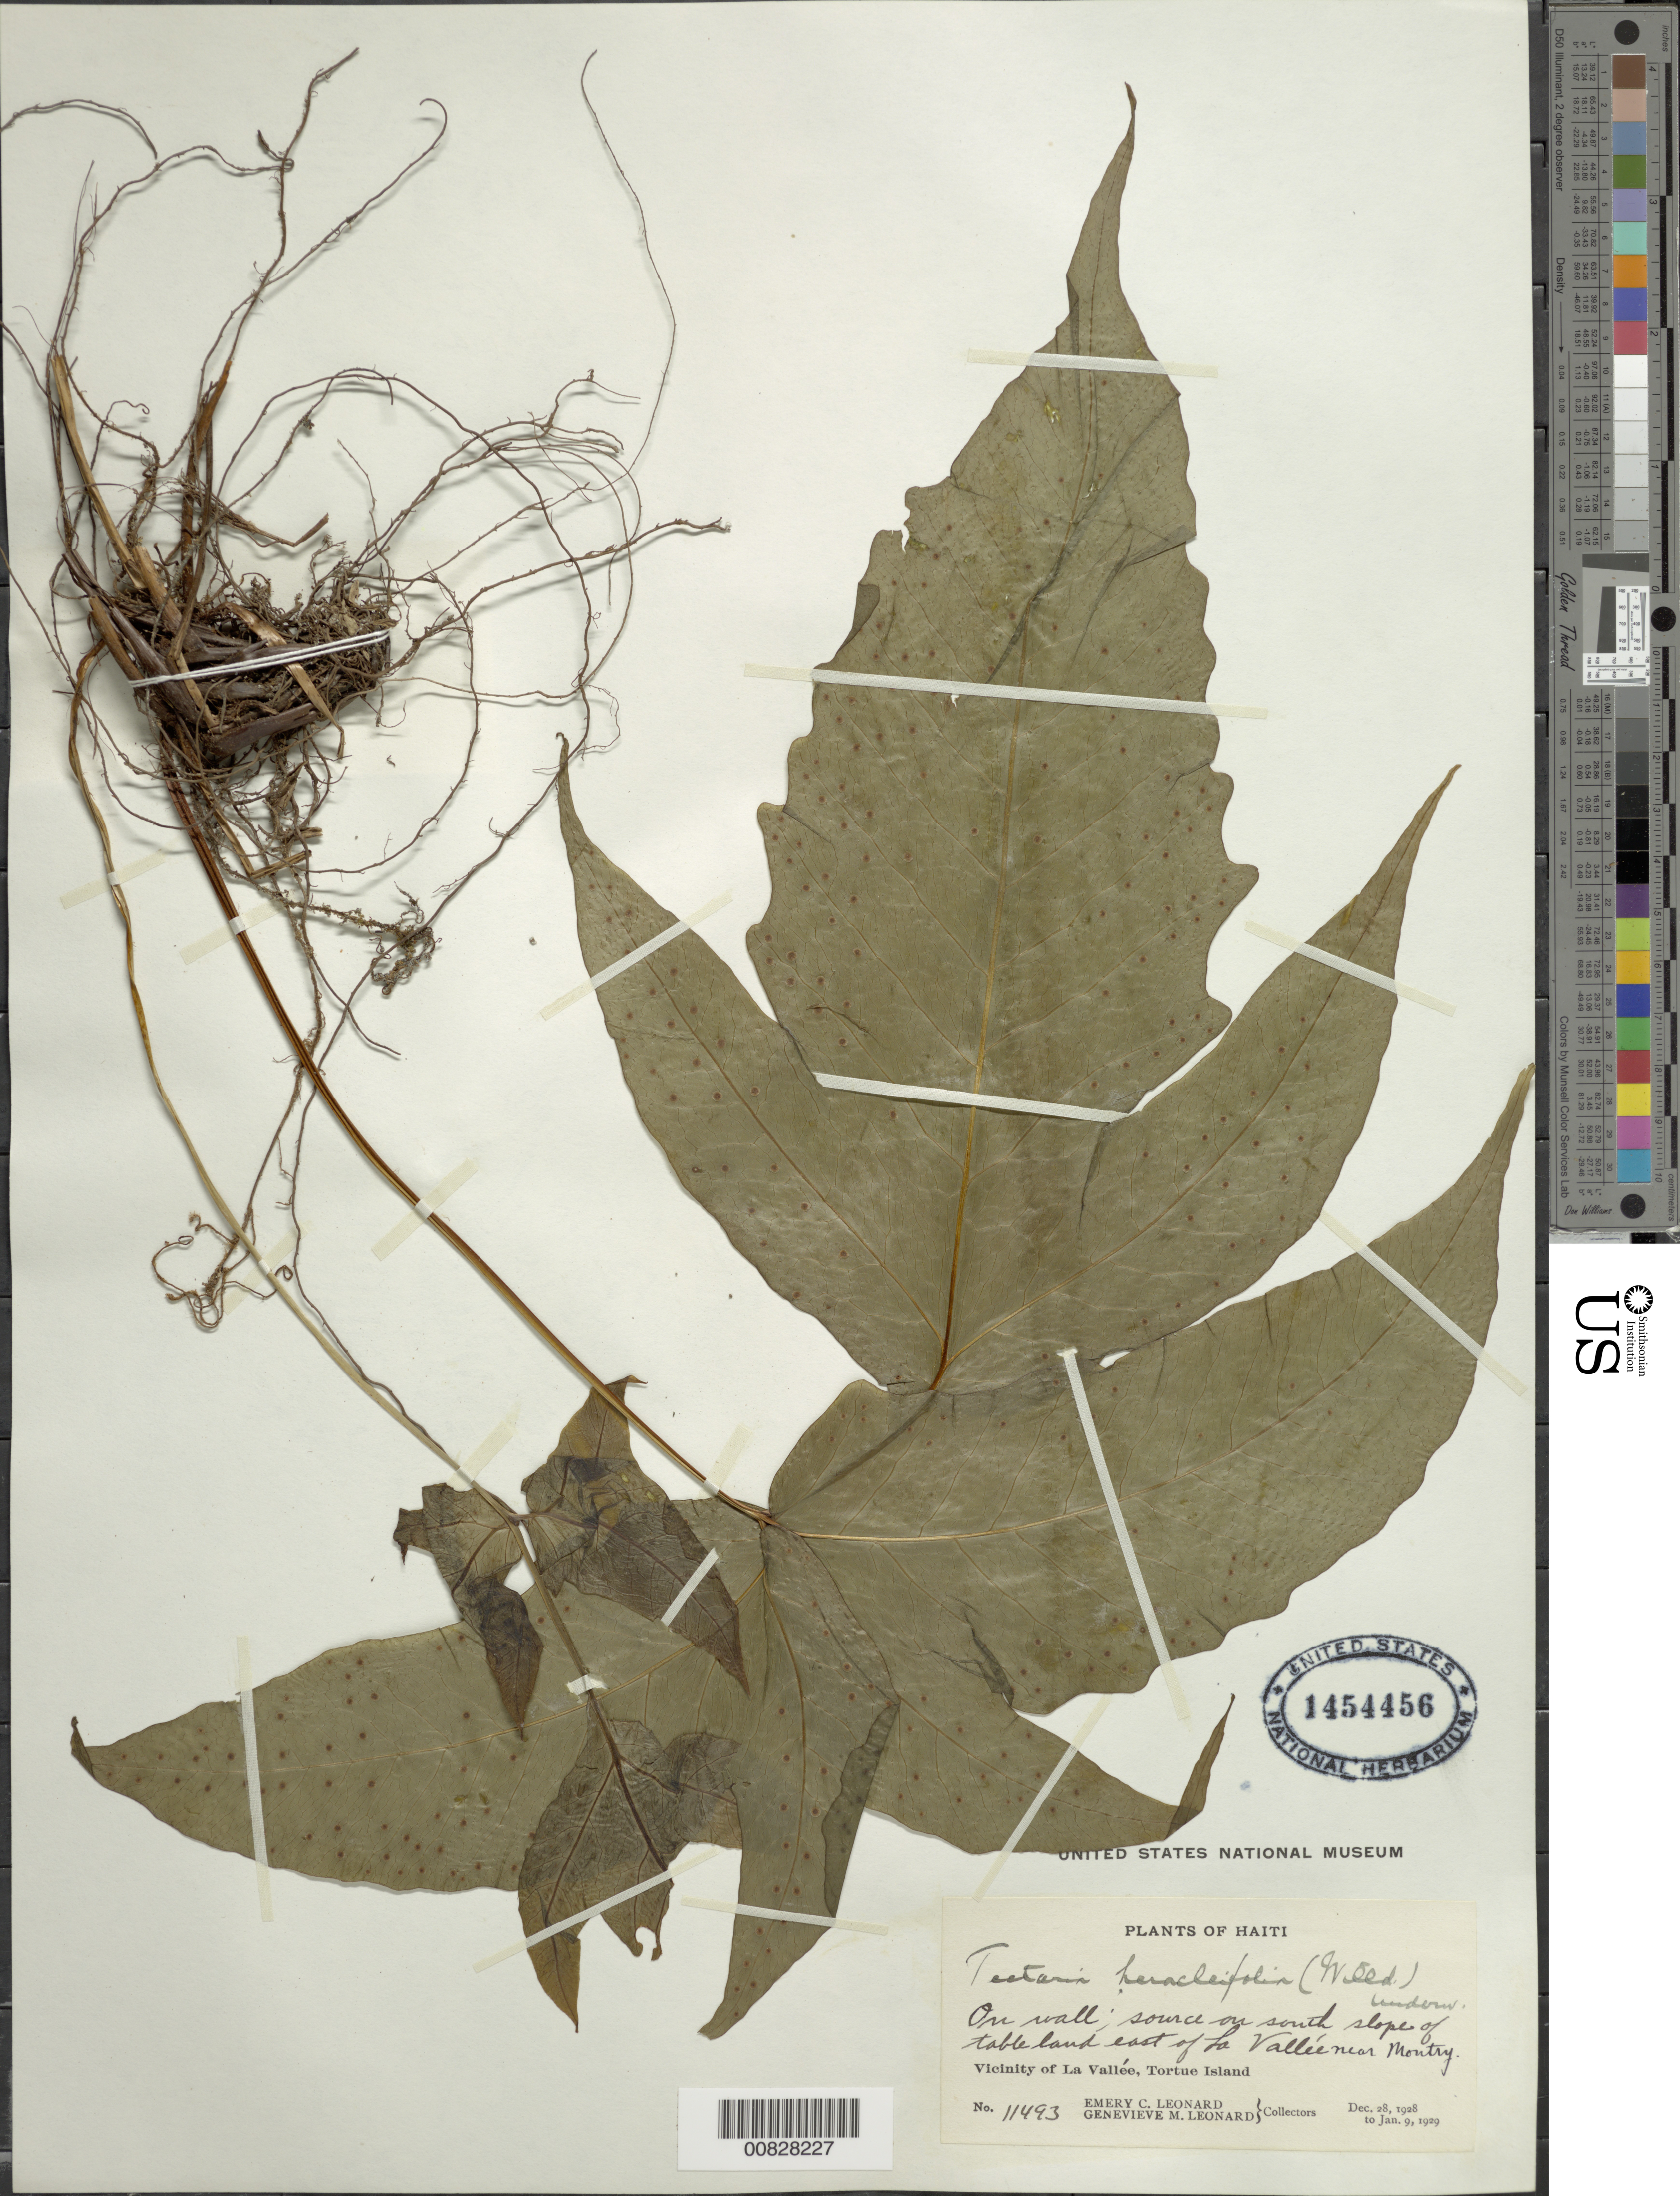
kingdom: Plantae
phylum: Tracheophyta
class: Polypodiopsida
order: Polypodiales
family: Tectariaceae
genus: Tectaria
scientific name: Tectaria heracleifolia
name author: (Willd.) Underw.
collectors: E. C. Leonard & G. M. Leonard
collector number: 11493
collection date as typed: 28 Dec 1928 to 09 Jan 1929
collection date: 1928-12-28/1929-01-09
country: Haiti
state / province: Nord-Óuest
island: Île de la Tortue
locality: Tortue Island, E of La Vallée near Montry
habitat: On wall; source on S slope of tableland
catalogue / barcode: US 1454456